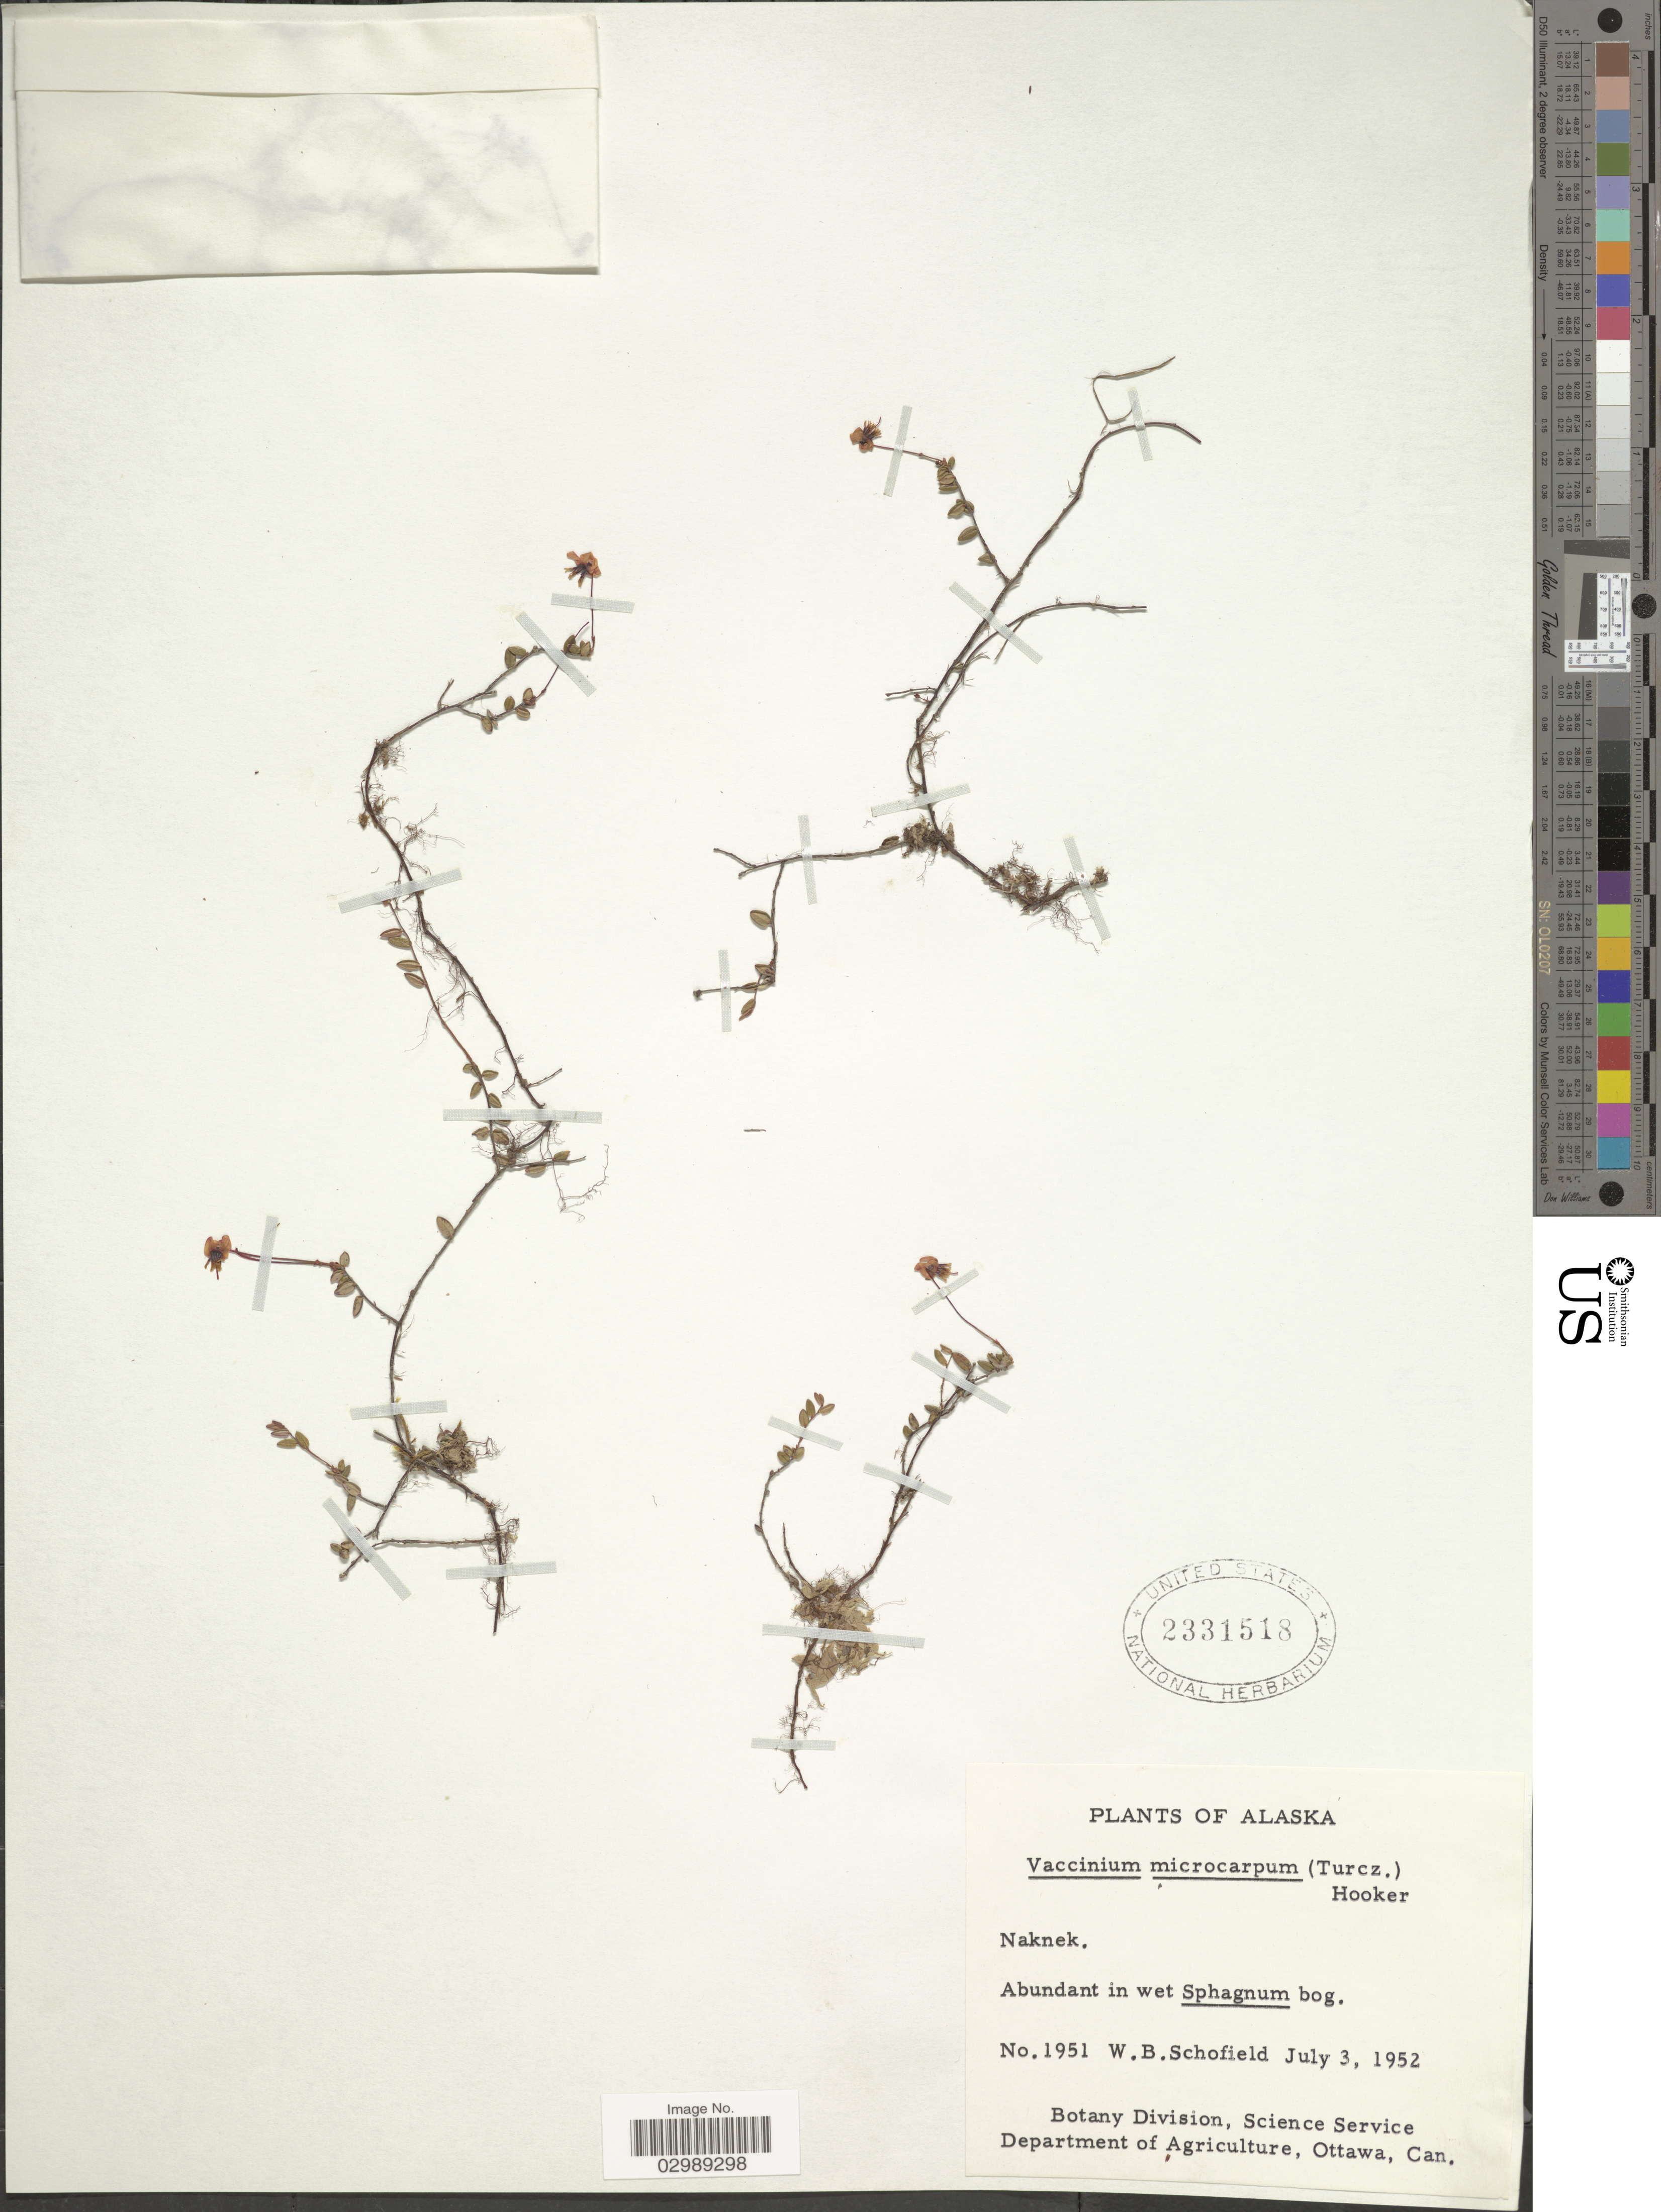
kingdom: Plantae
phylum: Tracheophyta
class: Magnoliopsida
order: Ericales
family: Ericaceae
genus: Vaccinium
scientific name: Vaccinium oxycoccos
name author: L.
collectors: W. Schofield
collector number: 1951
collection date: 1952-07-03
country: United States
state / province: Alaska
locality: Naknek.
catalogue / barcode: US 2331518